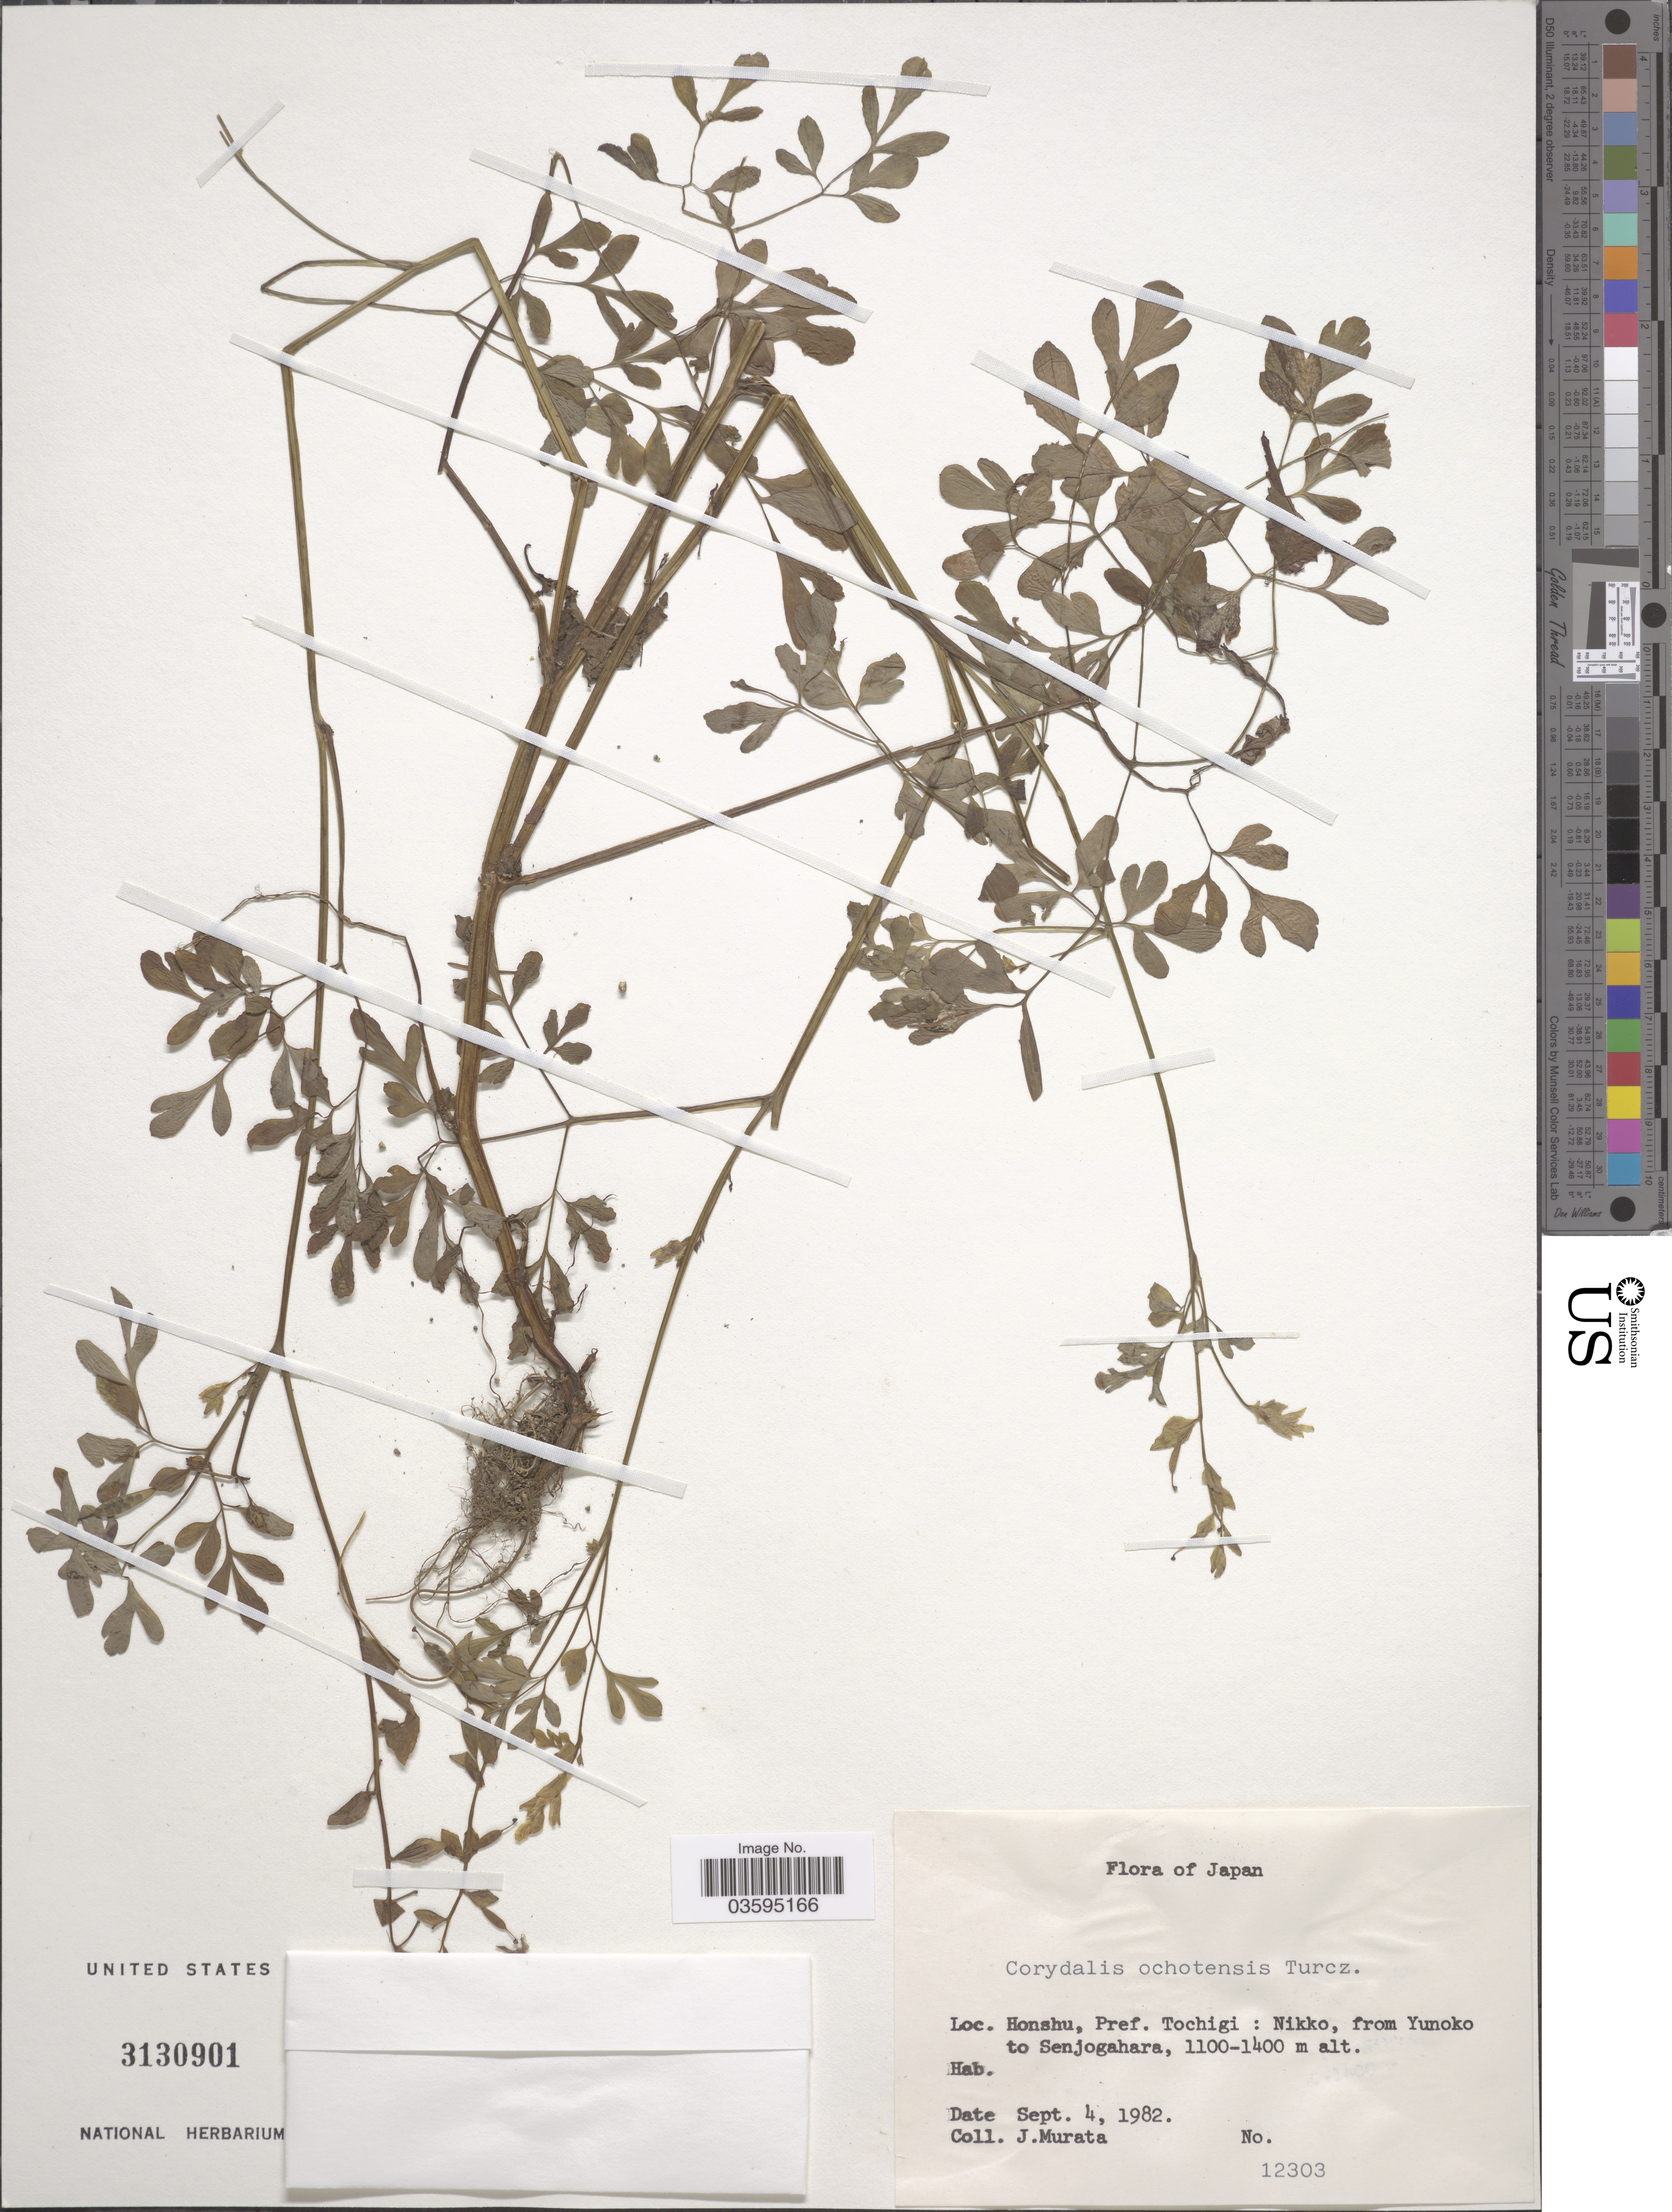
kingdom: Plantae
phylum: Tracheophyta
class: Magnoliopsida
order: Ranunculales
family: Papaveraceae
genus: Corydalis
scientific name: Corydalis ochotensis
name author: Turcz.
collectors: J. Murata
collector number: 12303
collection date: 1982-09-04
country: Japan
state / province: Totigi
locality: Honshu, Pref. Tochigi: Nikko, from Yumoko to Senjogahara.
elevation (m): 1100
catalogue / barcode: US 3130901